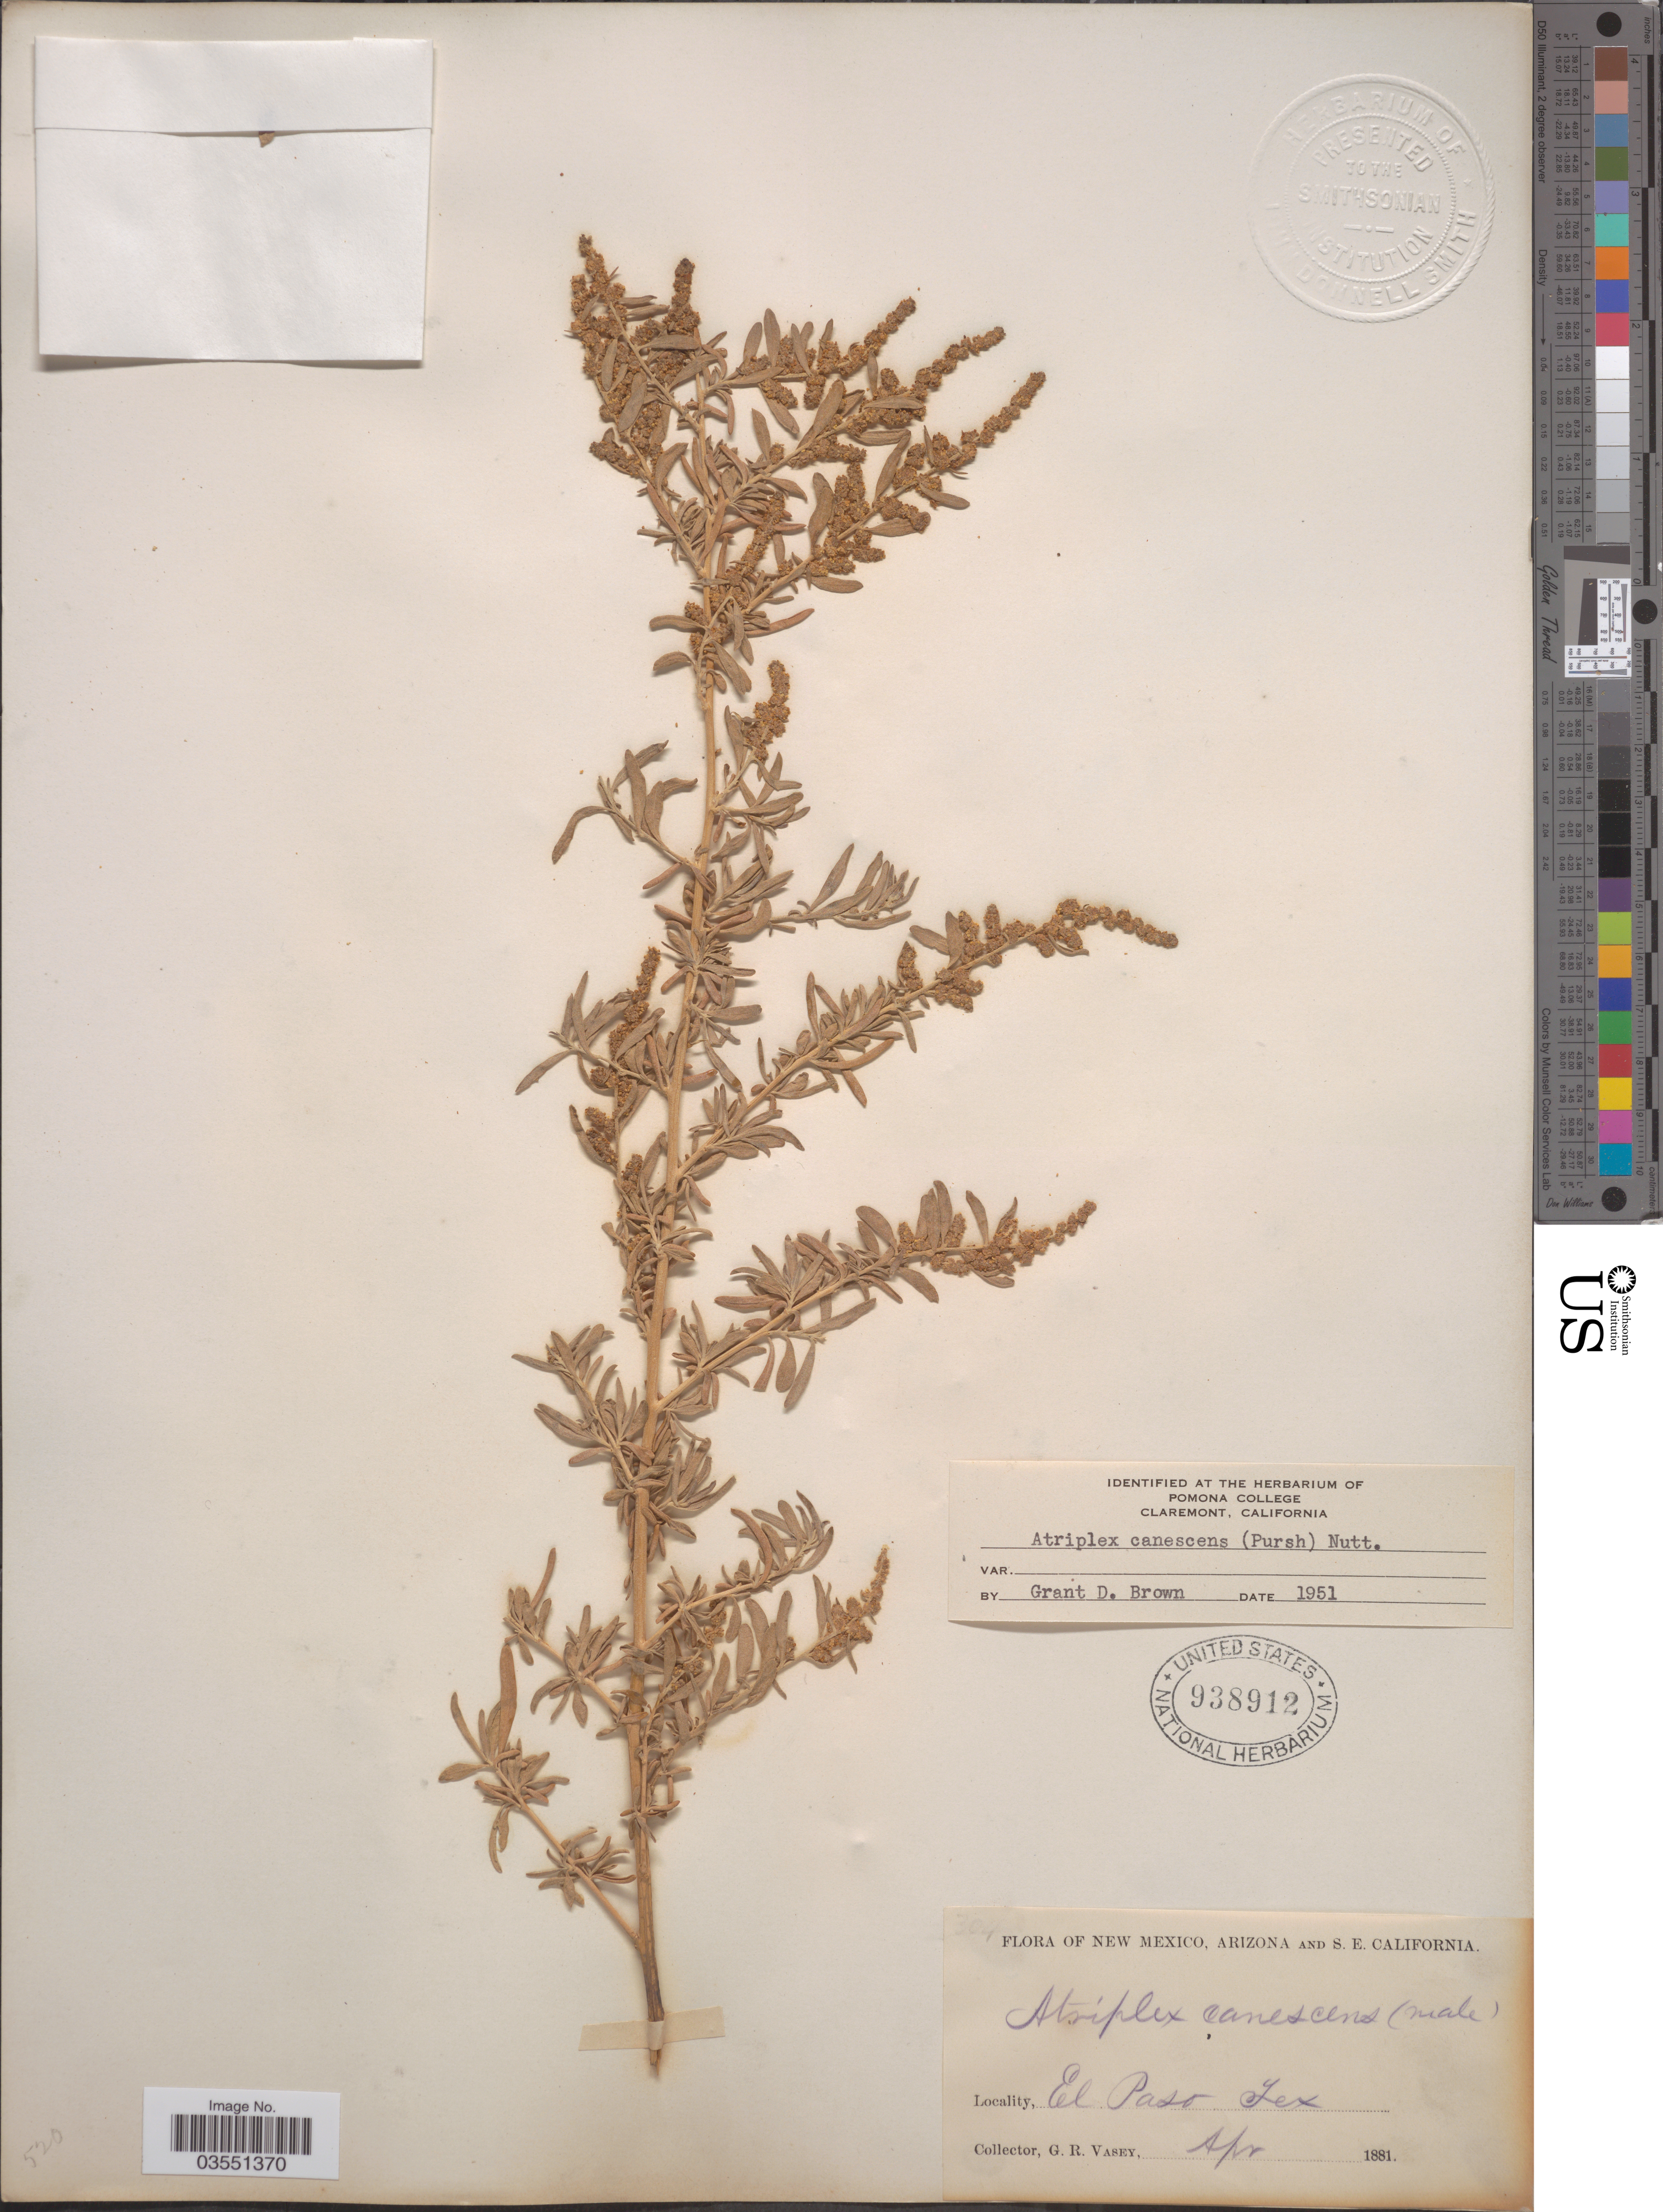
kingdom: Plantae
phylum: Tracheophyta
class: Magnoliopsida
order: Caryophyllales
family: Amaranthaceae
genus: Atriplex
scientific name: Atriplex canescens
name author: (Pursh) Nutt.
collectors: G. R. Vasey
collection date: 1881-04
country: United States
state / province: Texas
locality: El Paso.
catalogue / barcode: US 938912